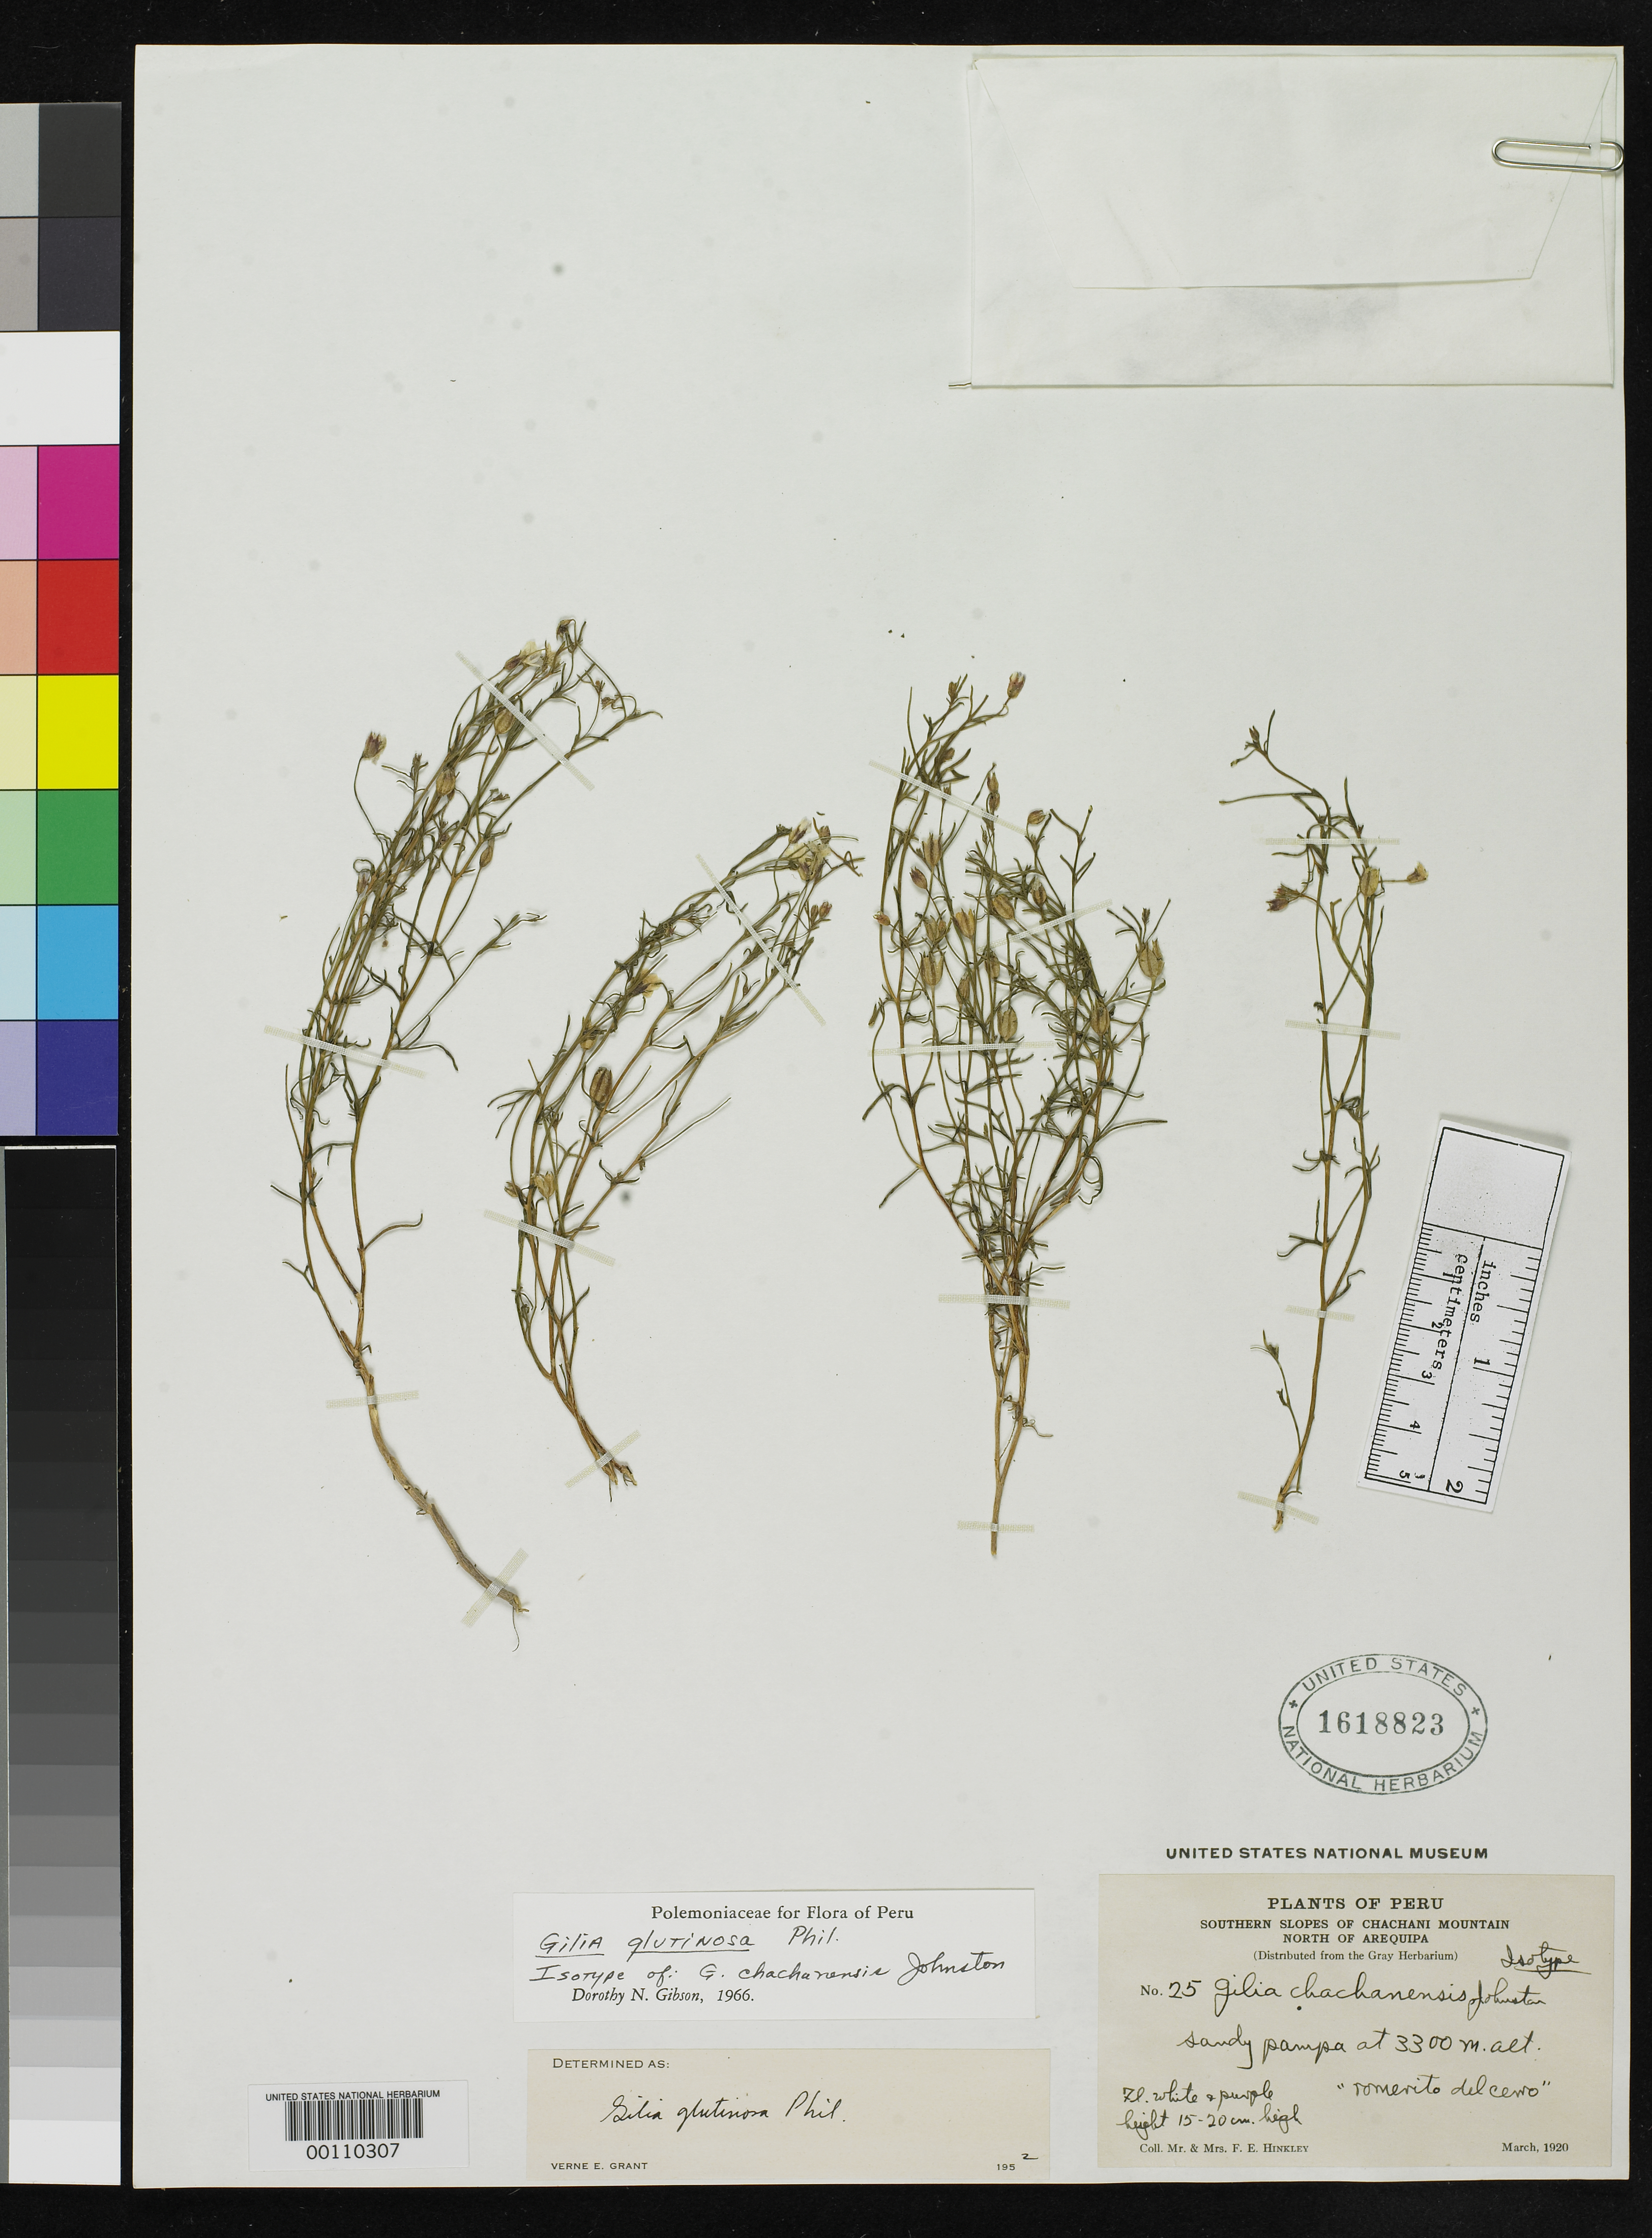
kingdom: Plantae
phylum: Tracheophyta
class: Magnoliopsida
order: Ericales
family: Polemoniaceae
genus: Gilia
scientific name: Gilia chachanensis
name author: I.M. Johnst.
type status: Isotype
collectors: F. Hinkley & Hinkley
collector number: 25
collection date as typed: Mar 1920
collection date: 1920-03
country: Peru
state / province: Arequipa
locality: Chachani Mountain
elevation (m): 3300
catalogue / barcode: US 1618823